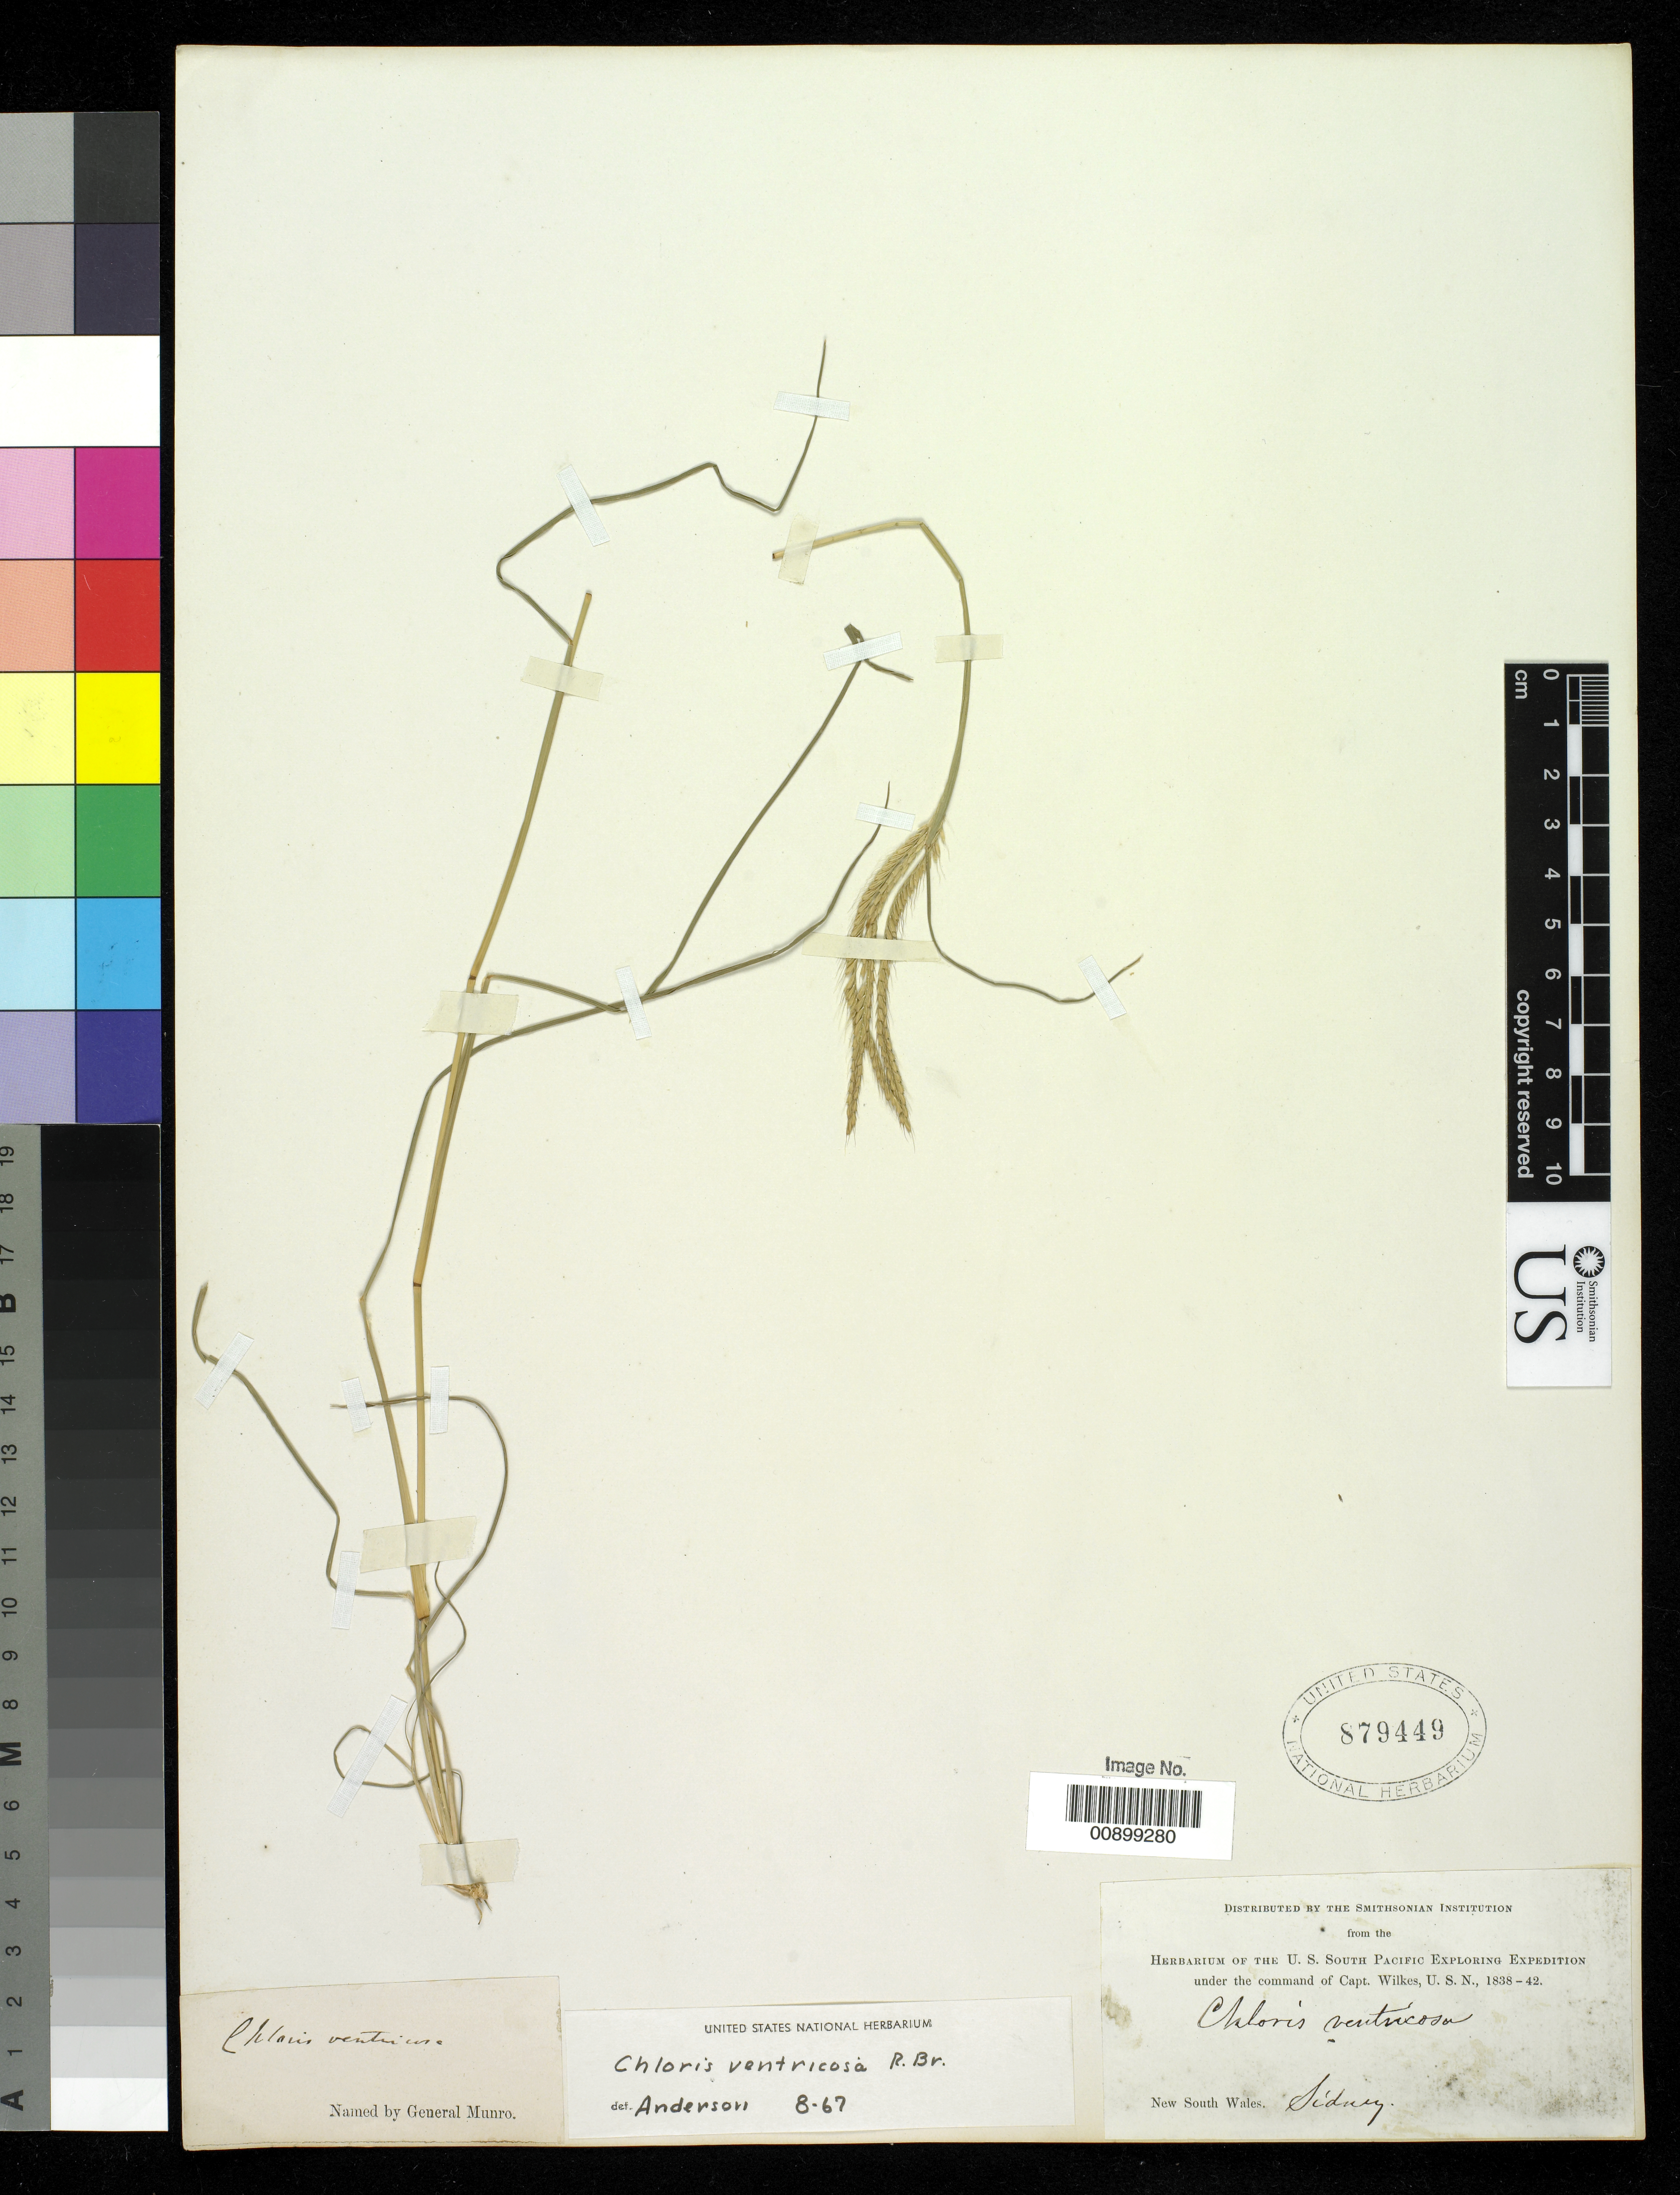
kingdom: Plantae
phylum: Tracheophyta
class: Liliopsida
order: Poales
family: Poaceae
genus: Chloris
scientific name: Chloris ventricosa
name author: R. Br.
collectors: Wilkes Explor. Exped.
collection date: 1838/1842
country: Australia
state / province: New South Wales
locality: Sydney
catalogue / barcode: US 879449